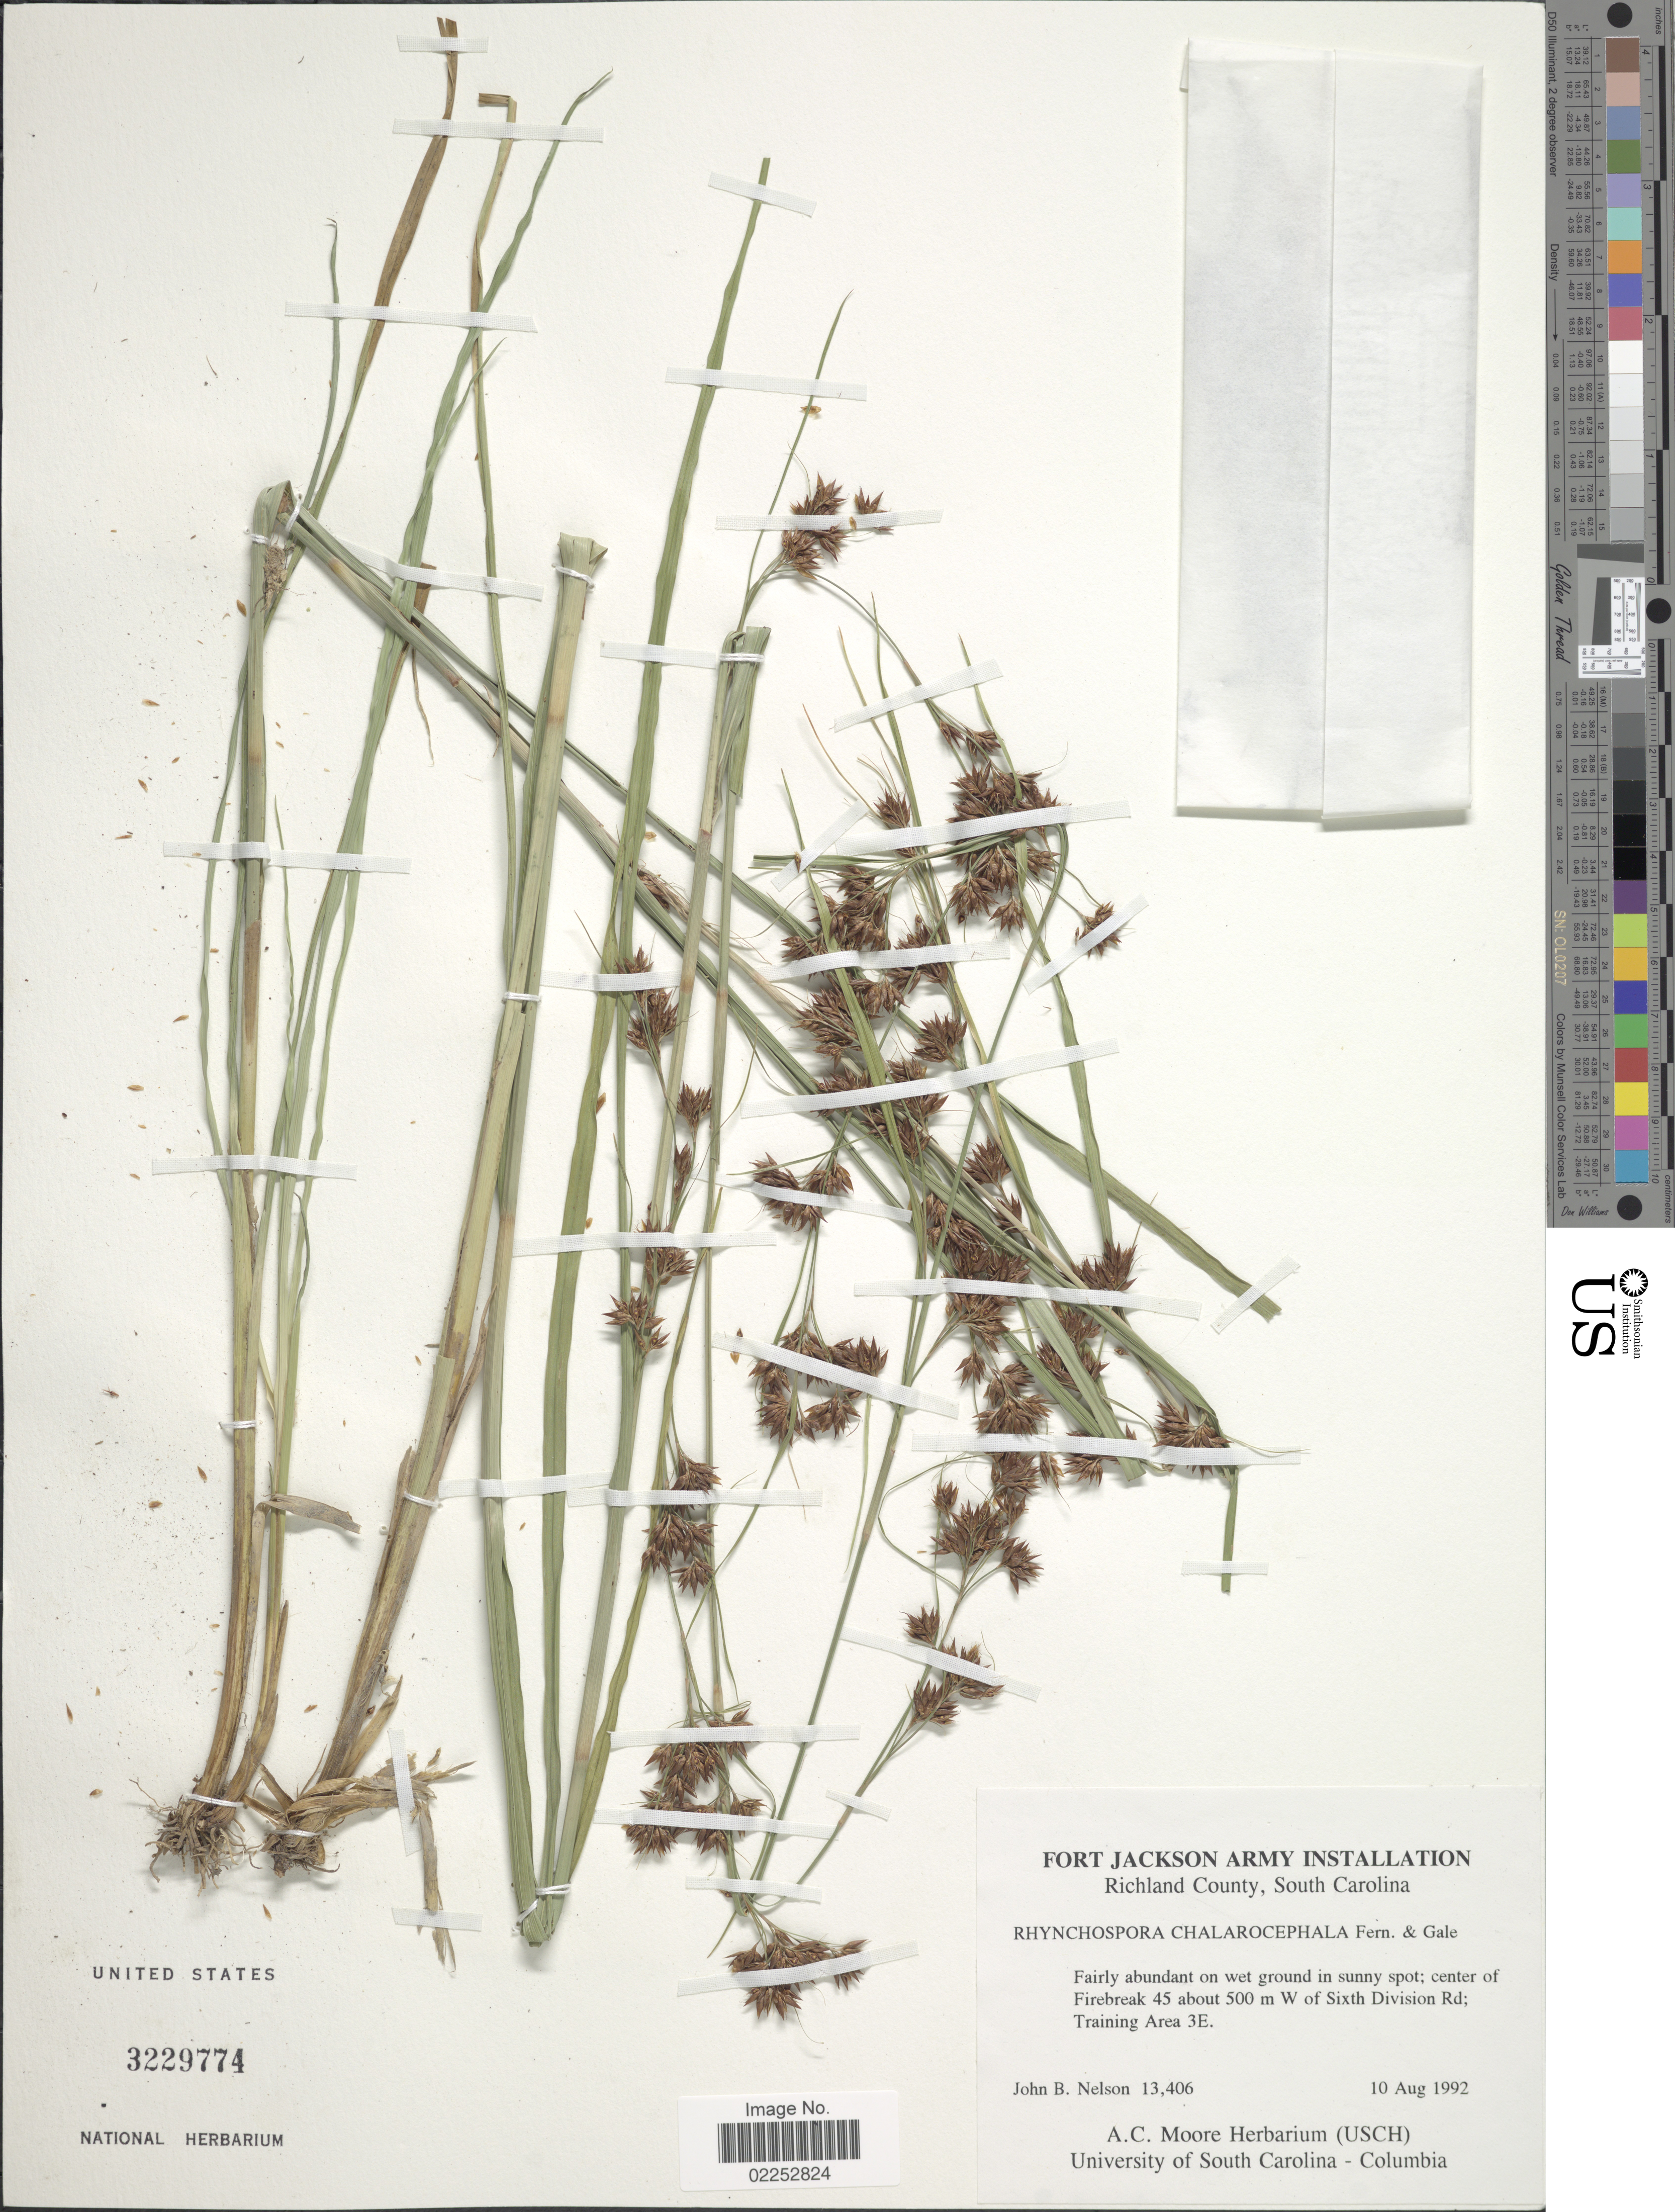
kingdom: Plantae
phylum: Tracheophyta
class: Liliopsida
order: Poales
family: Cyperaceae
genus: Rhynchospora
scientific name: Rhynchospora glomerata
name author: (L.) Vahl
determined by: Naczi, R. F. C.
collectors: J. B. Nelson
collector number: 13406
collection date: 1992-08-10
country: United States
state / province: South Carolina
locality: Fort Jackson Army Installation. Richland County. center of Firebreaks 45 about 500 m W of Sixth Division Rd; Training Area 3E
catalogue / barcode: US 3229774